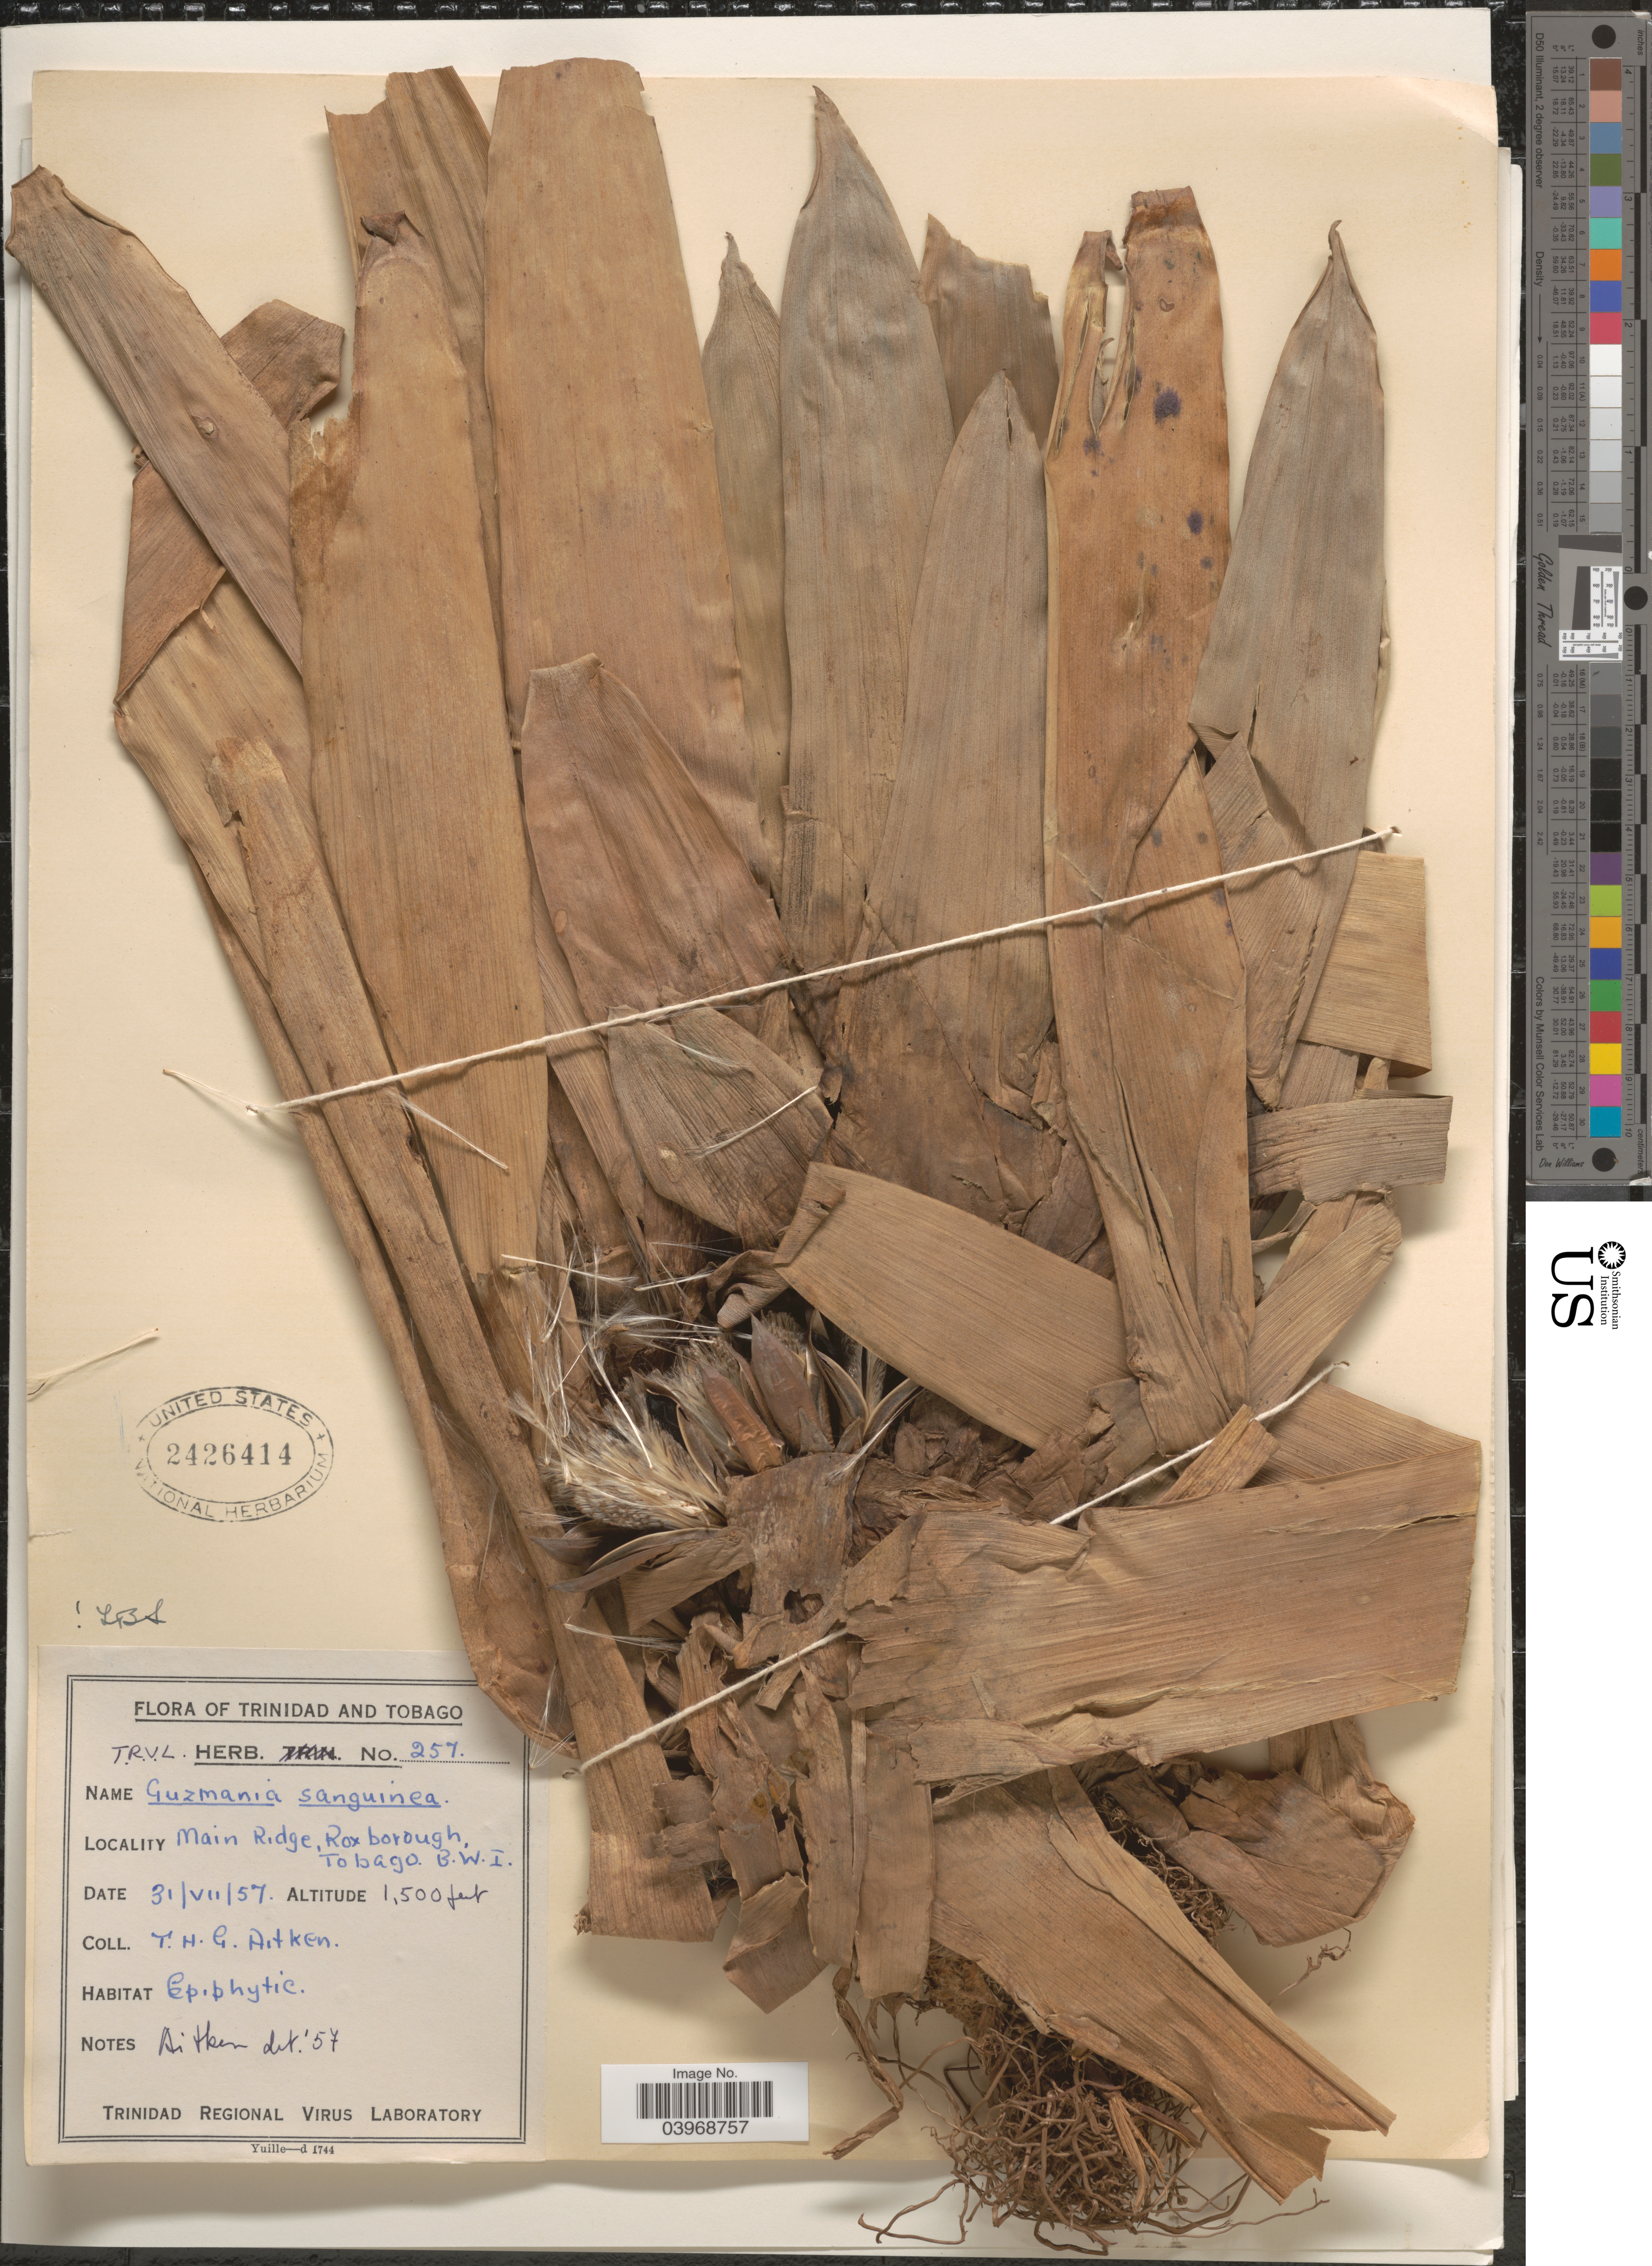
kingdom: Plantae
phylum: Tracheophyta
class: Liliopsida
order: Poales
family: Bromeliaceae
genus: Guzmania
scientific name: Guzmania sanguinea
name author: (André) André ex Mez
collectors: T. Aitken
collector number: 257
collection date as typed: Transcribed d/m/y: 31/7/57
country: Trinidad and Tobago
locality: Main Ridge, Rox borough, Tobago, B.W.I.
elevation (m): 457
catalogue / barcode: US 2426414